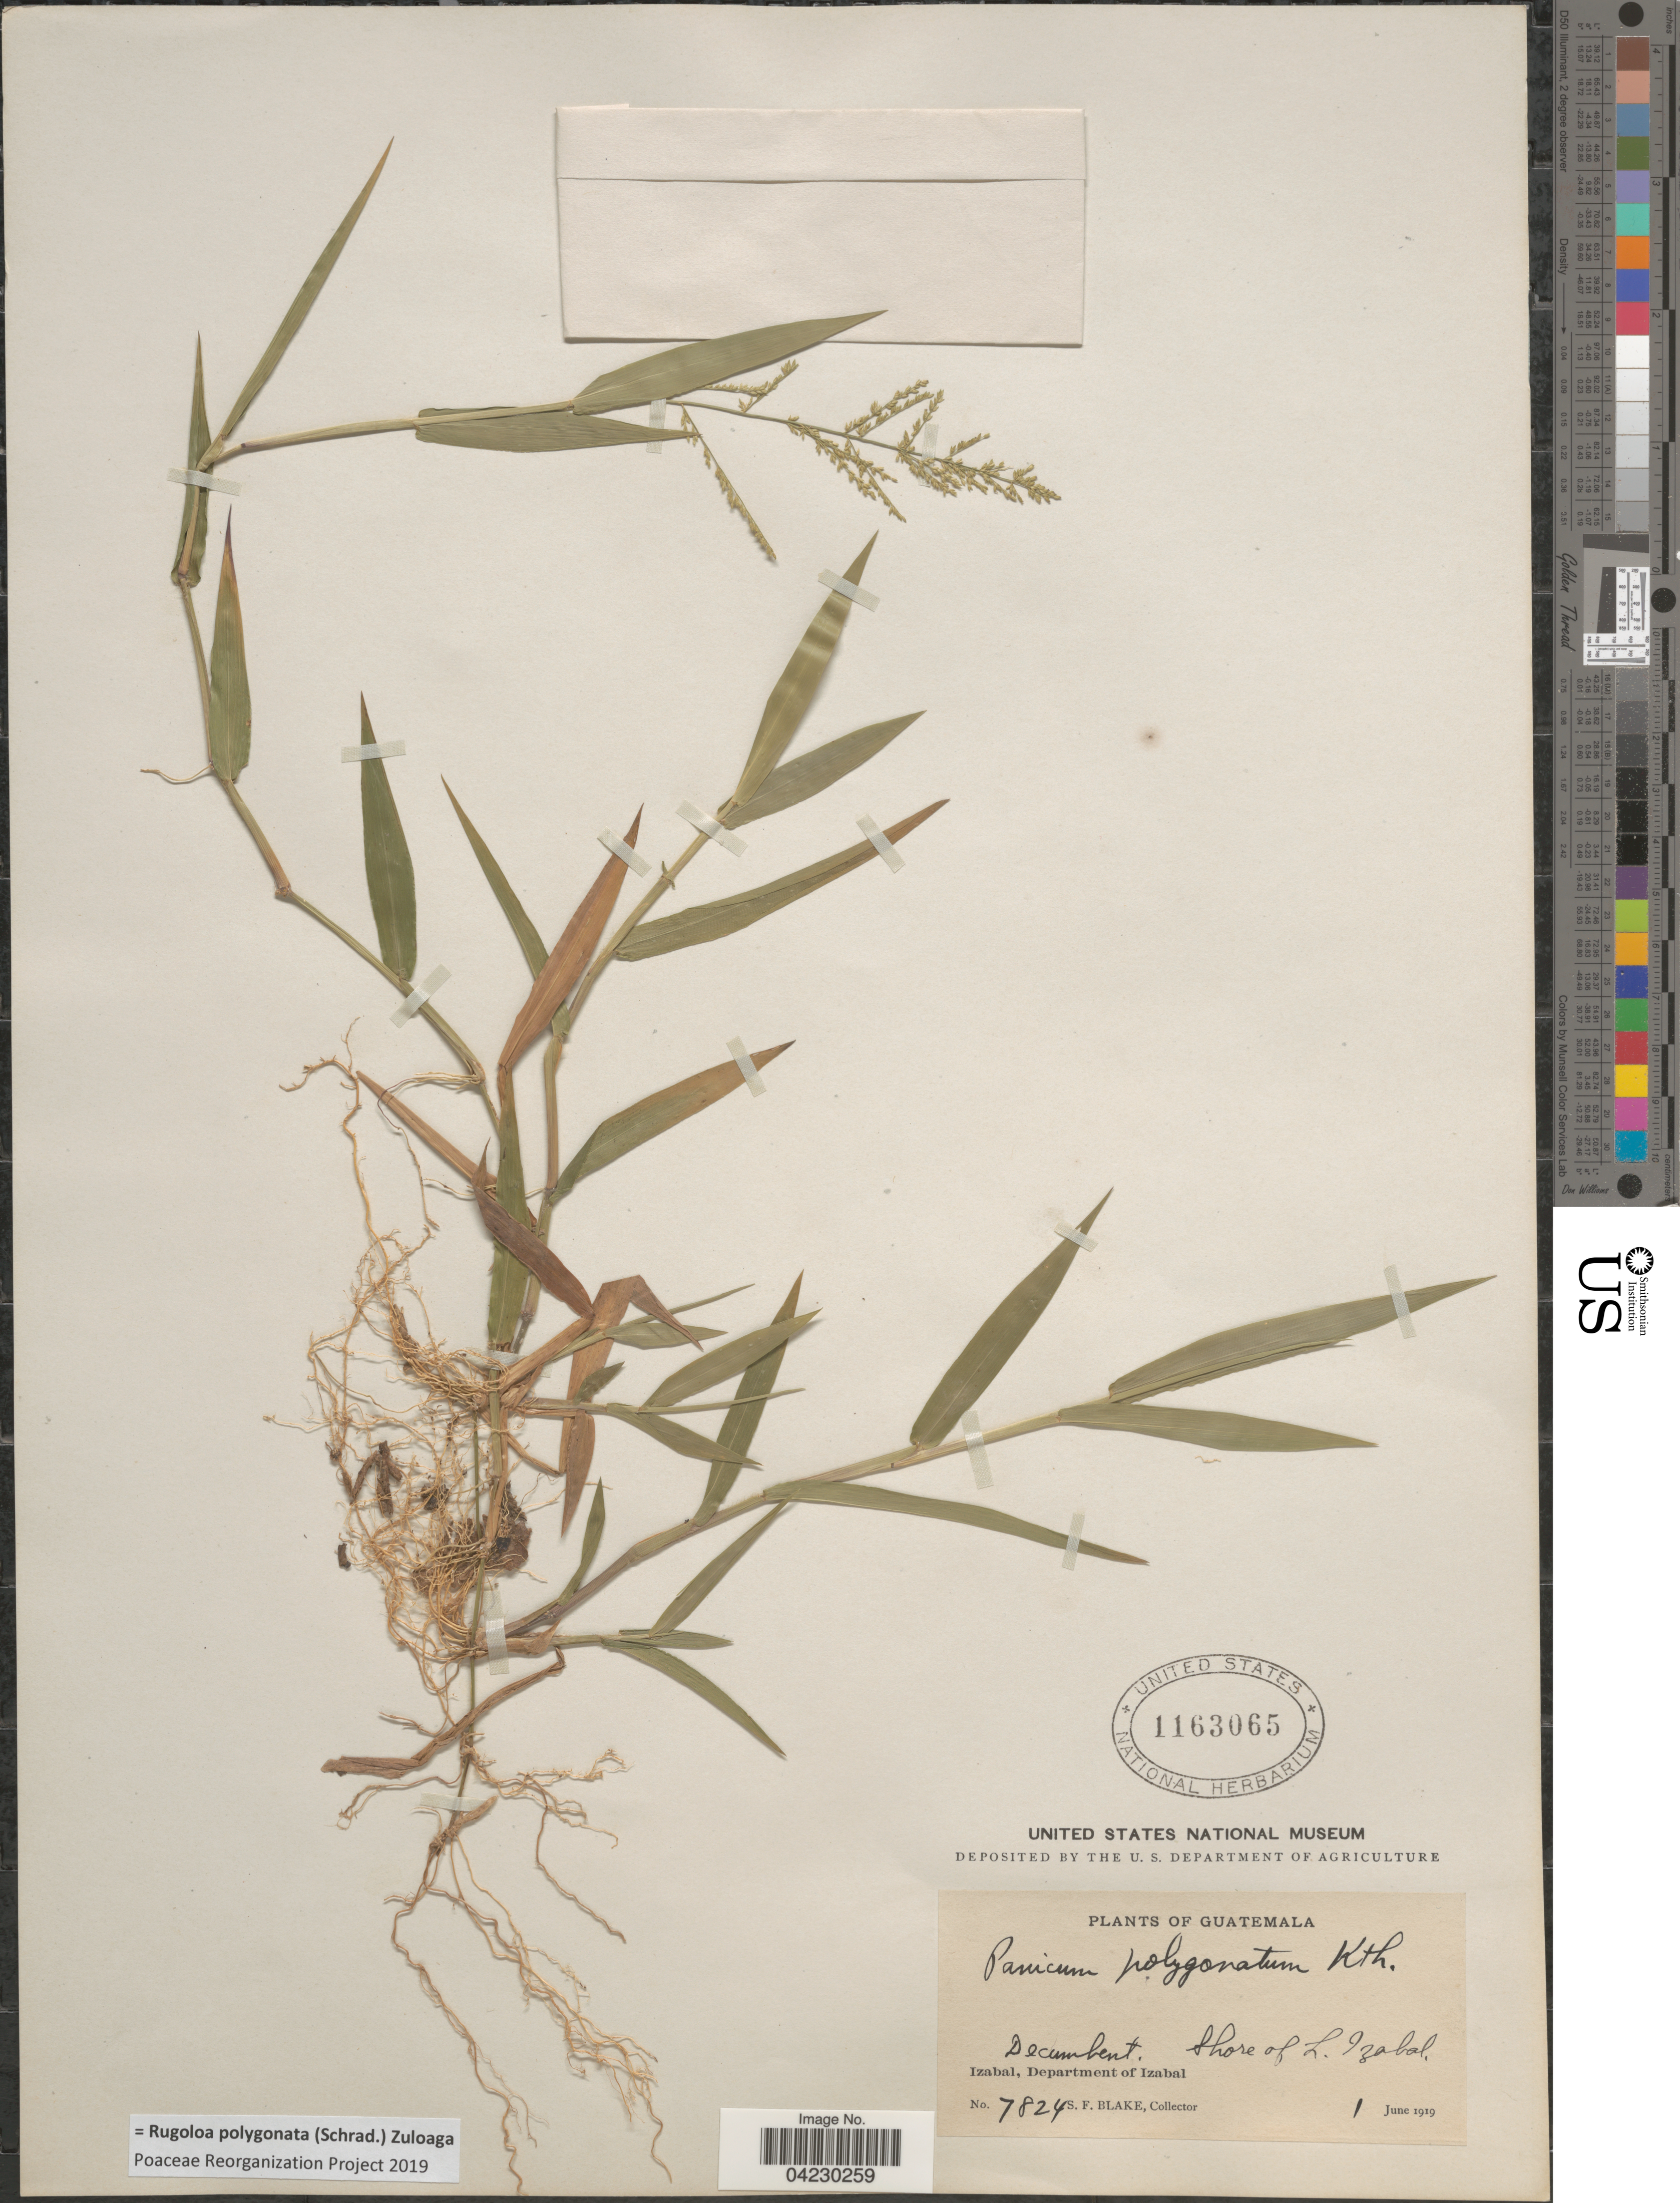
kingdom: Plantae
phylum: Tracheophyta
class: Liliopsida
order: Poales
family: Poaceae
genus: Rugoloa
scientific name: Rugoloa polygonata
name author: (Schrad.) Zuloaga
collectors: S. Blake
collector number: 7824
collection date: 1919-06-01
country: Guatemala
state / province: Izabal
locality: Shore of L. Izabal. Department of Izabal.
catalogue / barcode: US 1163065